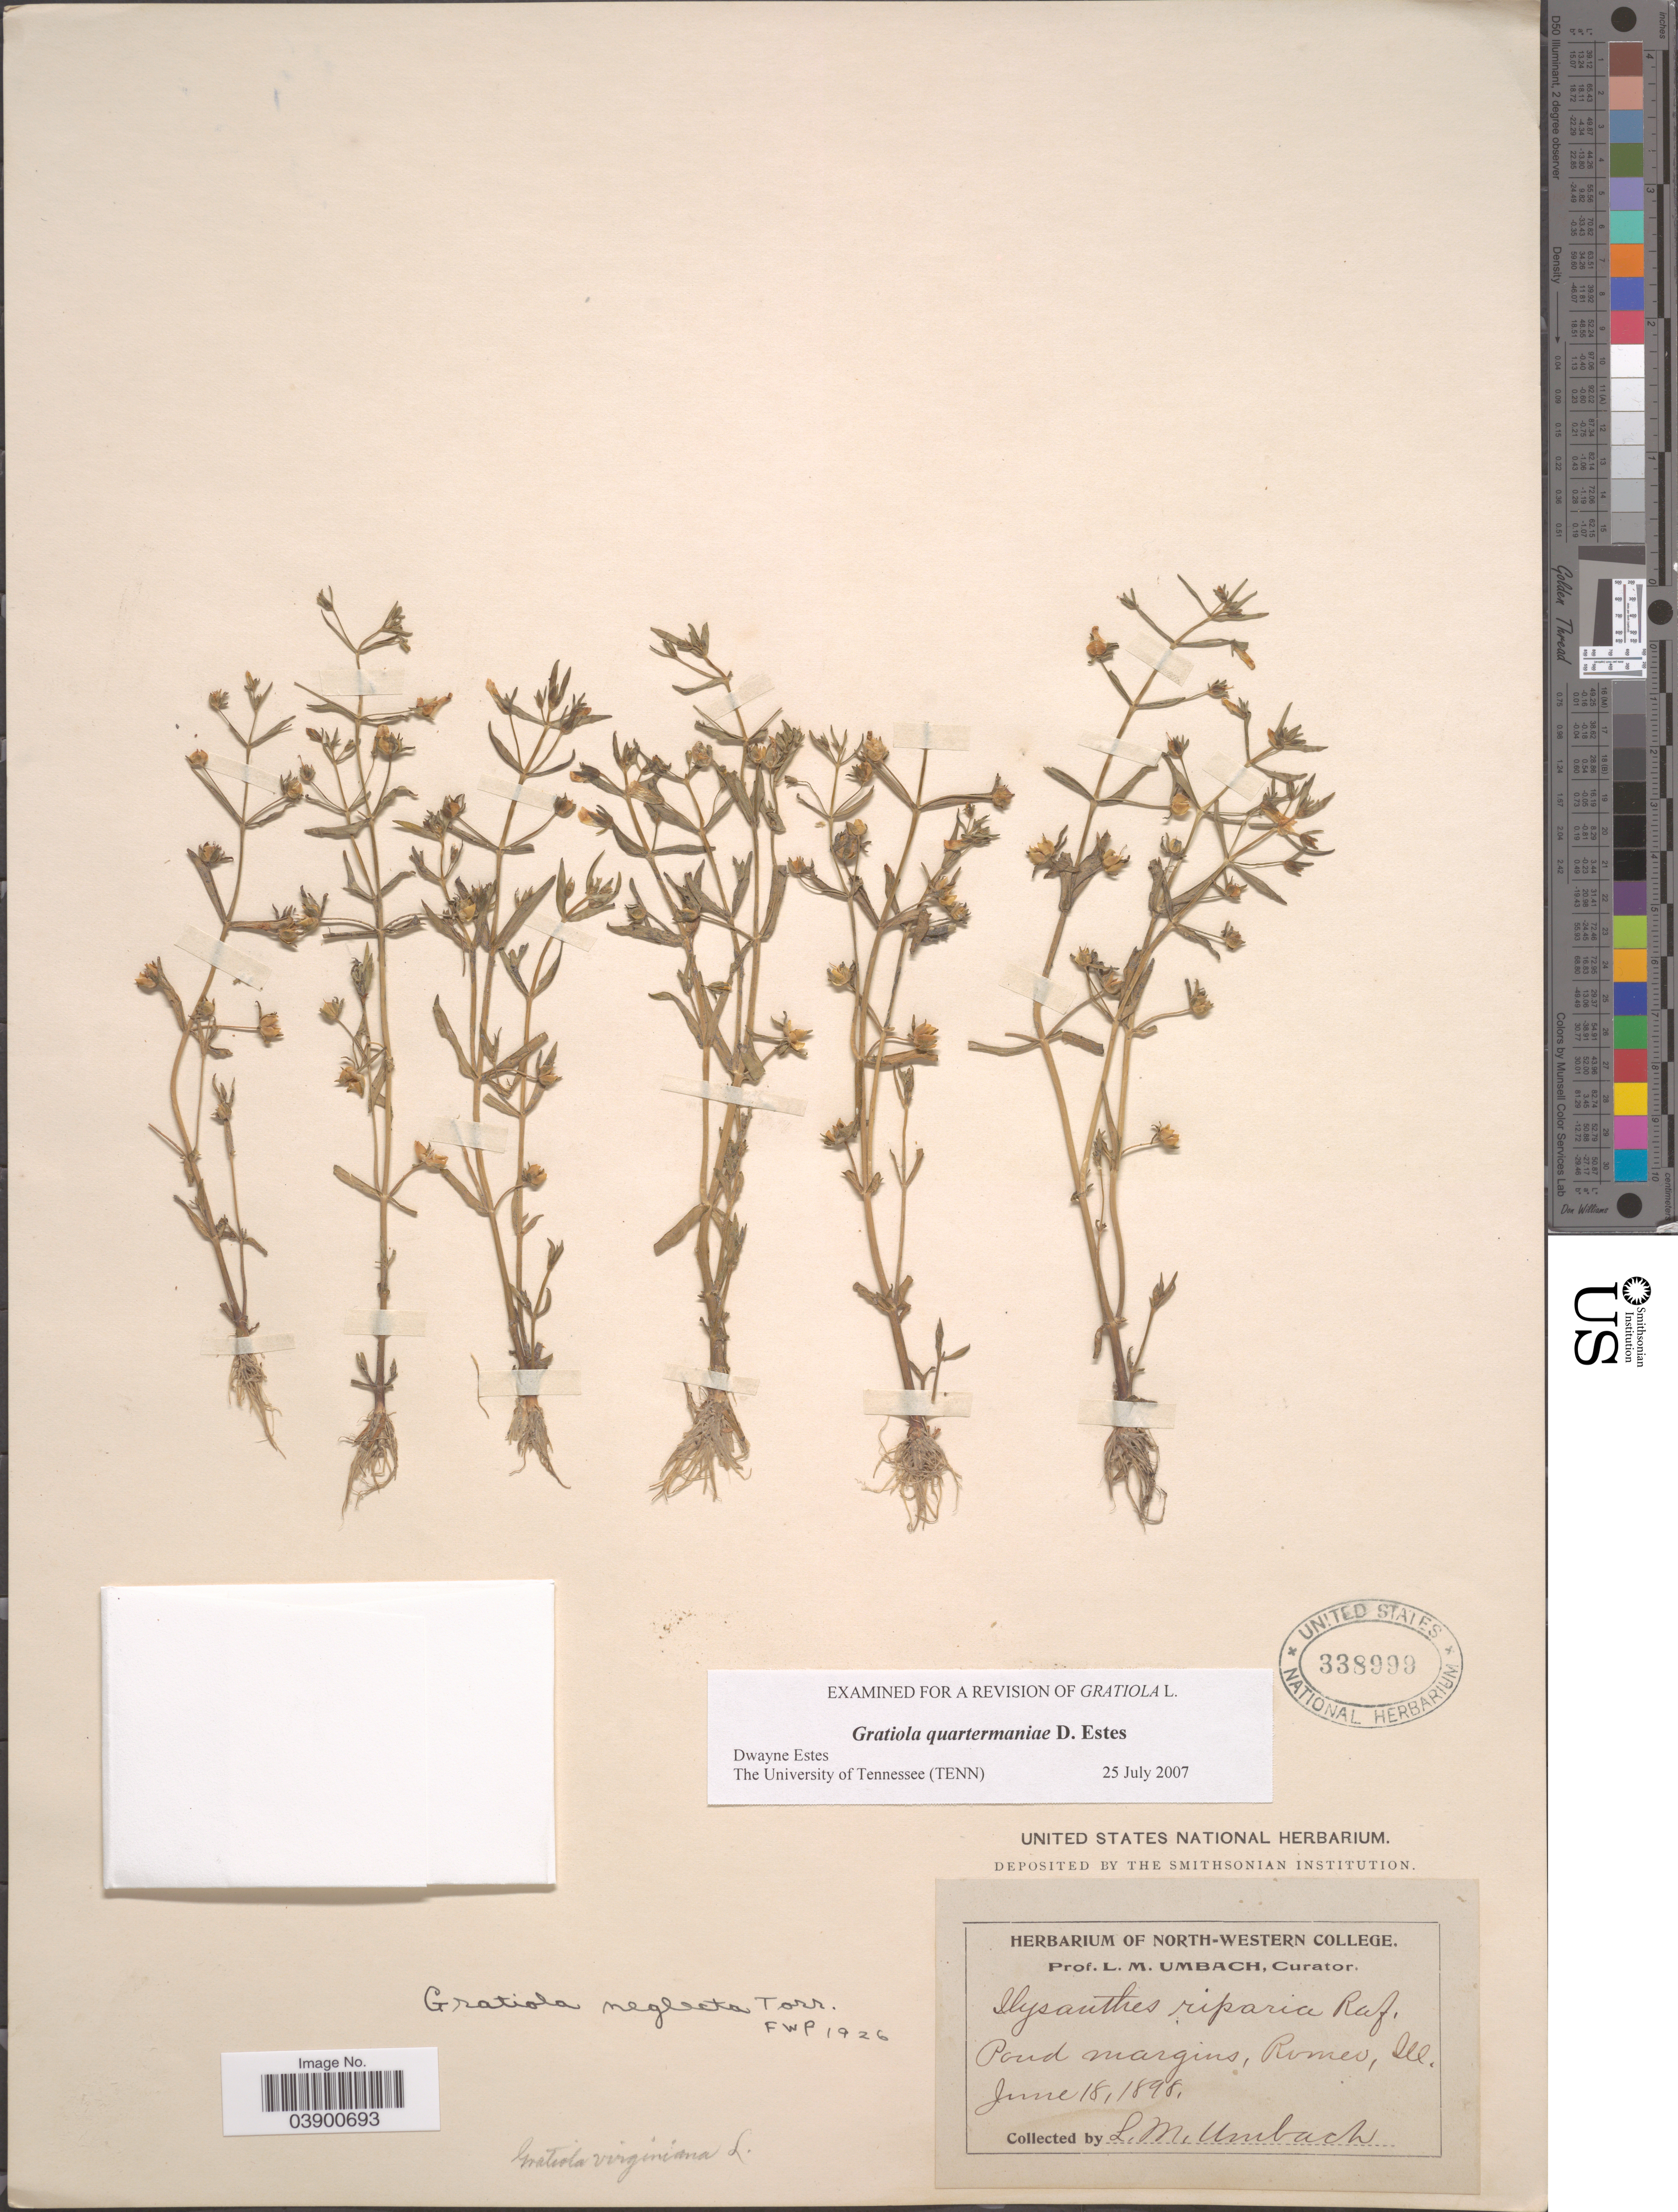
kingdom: Plantae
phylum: Tracheophyta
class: Magnoliopsida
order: Lamiales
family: Plantaginaceae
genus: Gratiola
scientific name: Gratiola quartermaniae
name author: D.Estes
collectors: L. M. Umbach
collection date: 1898-06-18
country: United States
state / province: Illinois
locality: Romeo.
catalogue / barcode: US 338999